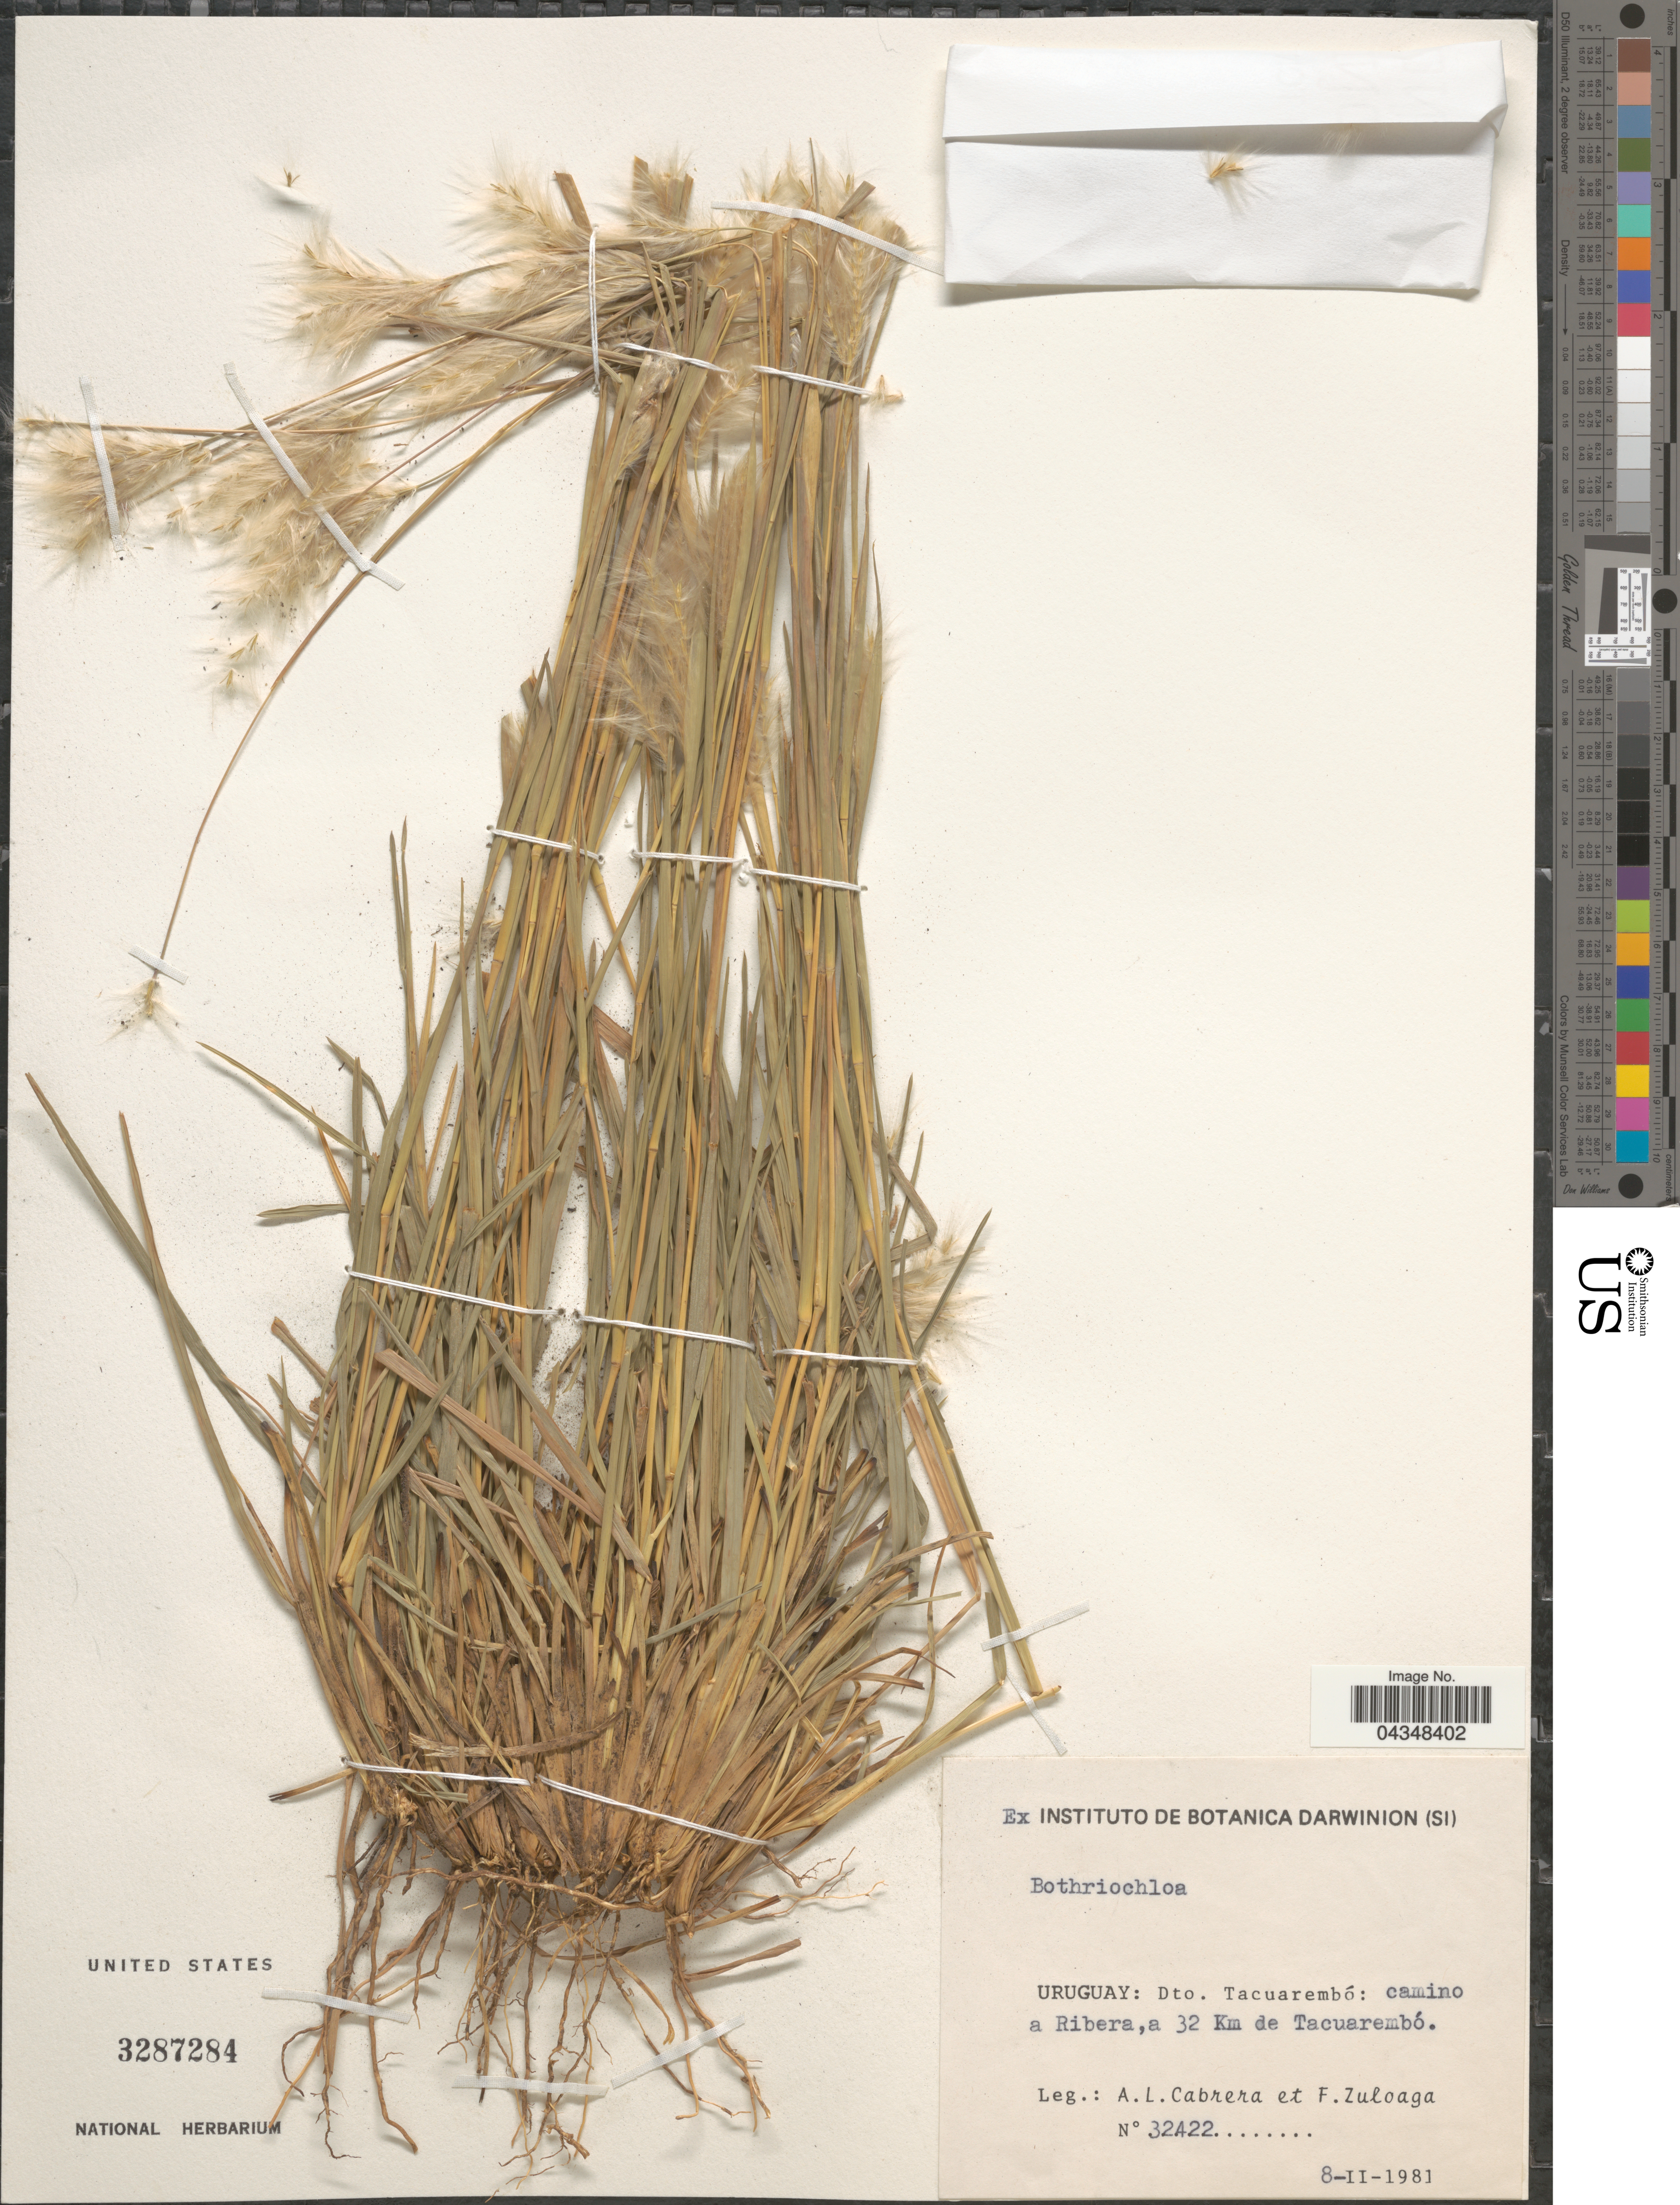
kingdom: Plantae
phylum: Tracheophyta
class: Liliopsida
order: Poales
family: Poaceae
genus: Bothriochloa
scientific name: Bothriochloa sp.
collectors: A. L. Cabrera & F. Zuloaga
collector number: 32422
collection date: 1981-02-08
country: Uruguay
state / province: Tacuarembó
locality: Dto. Tacuarembó: camino a Ribera, a 32 Km de Tacuarembó.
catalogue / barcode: US 3287284